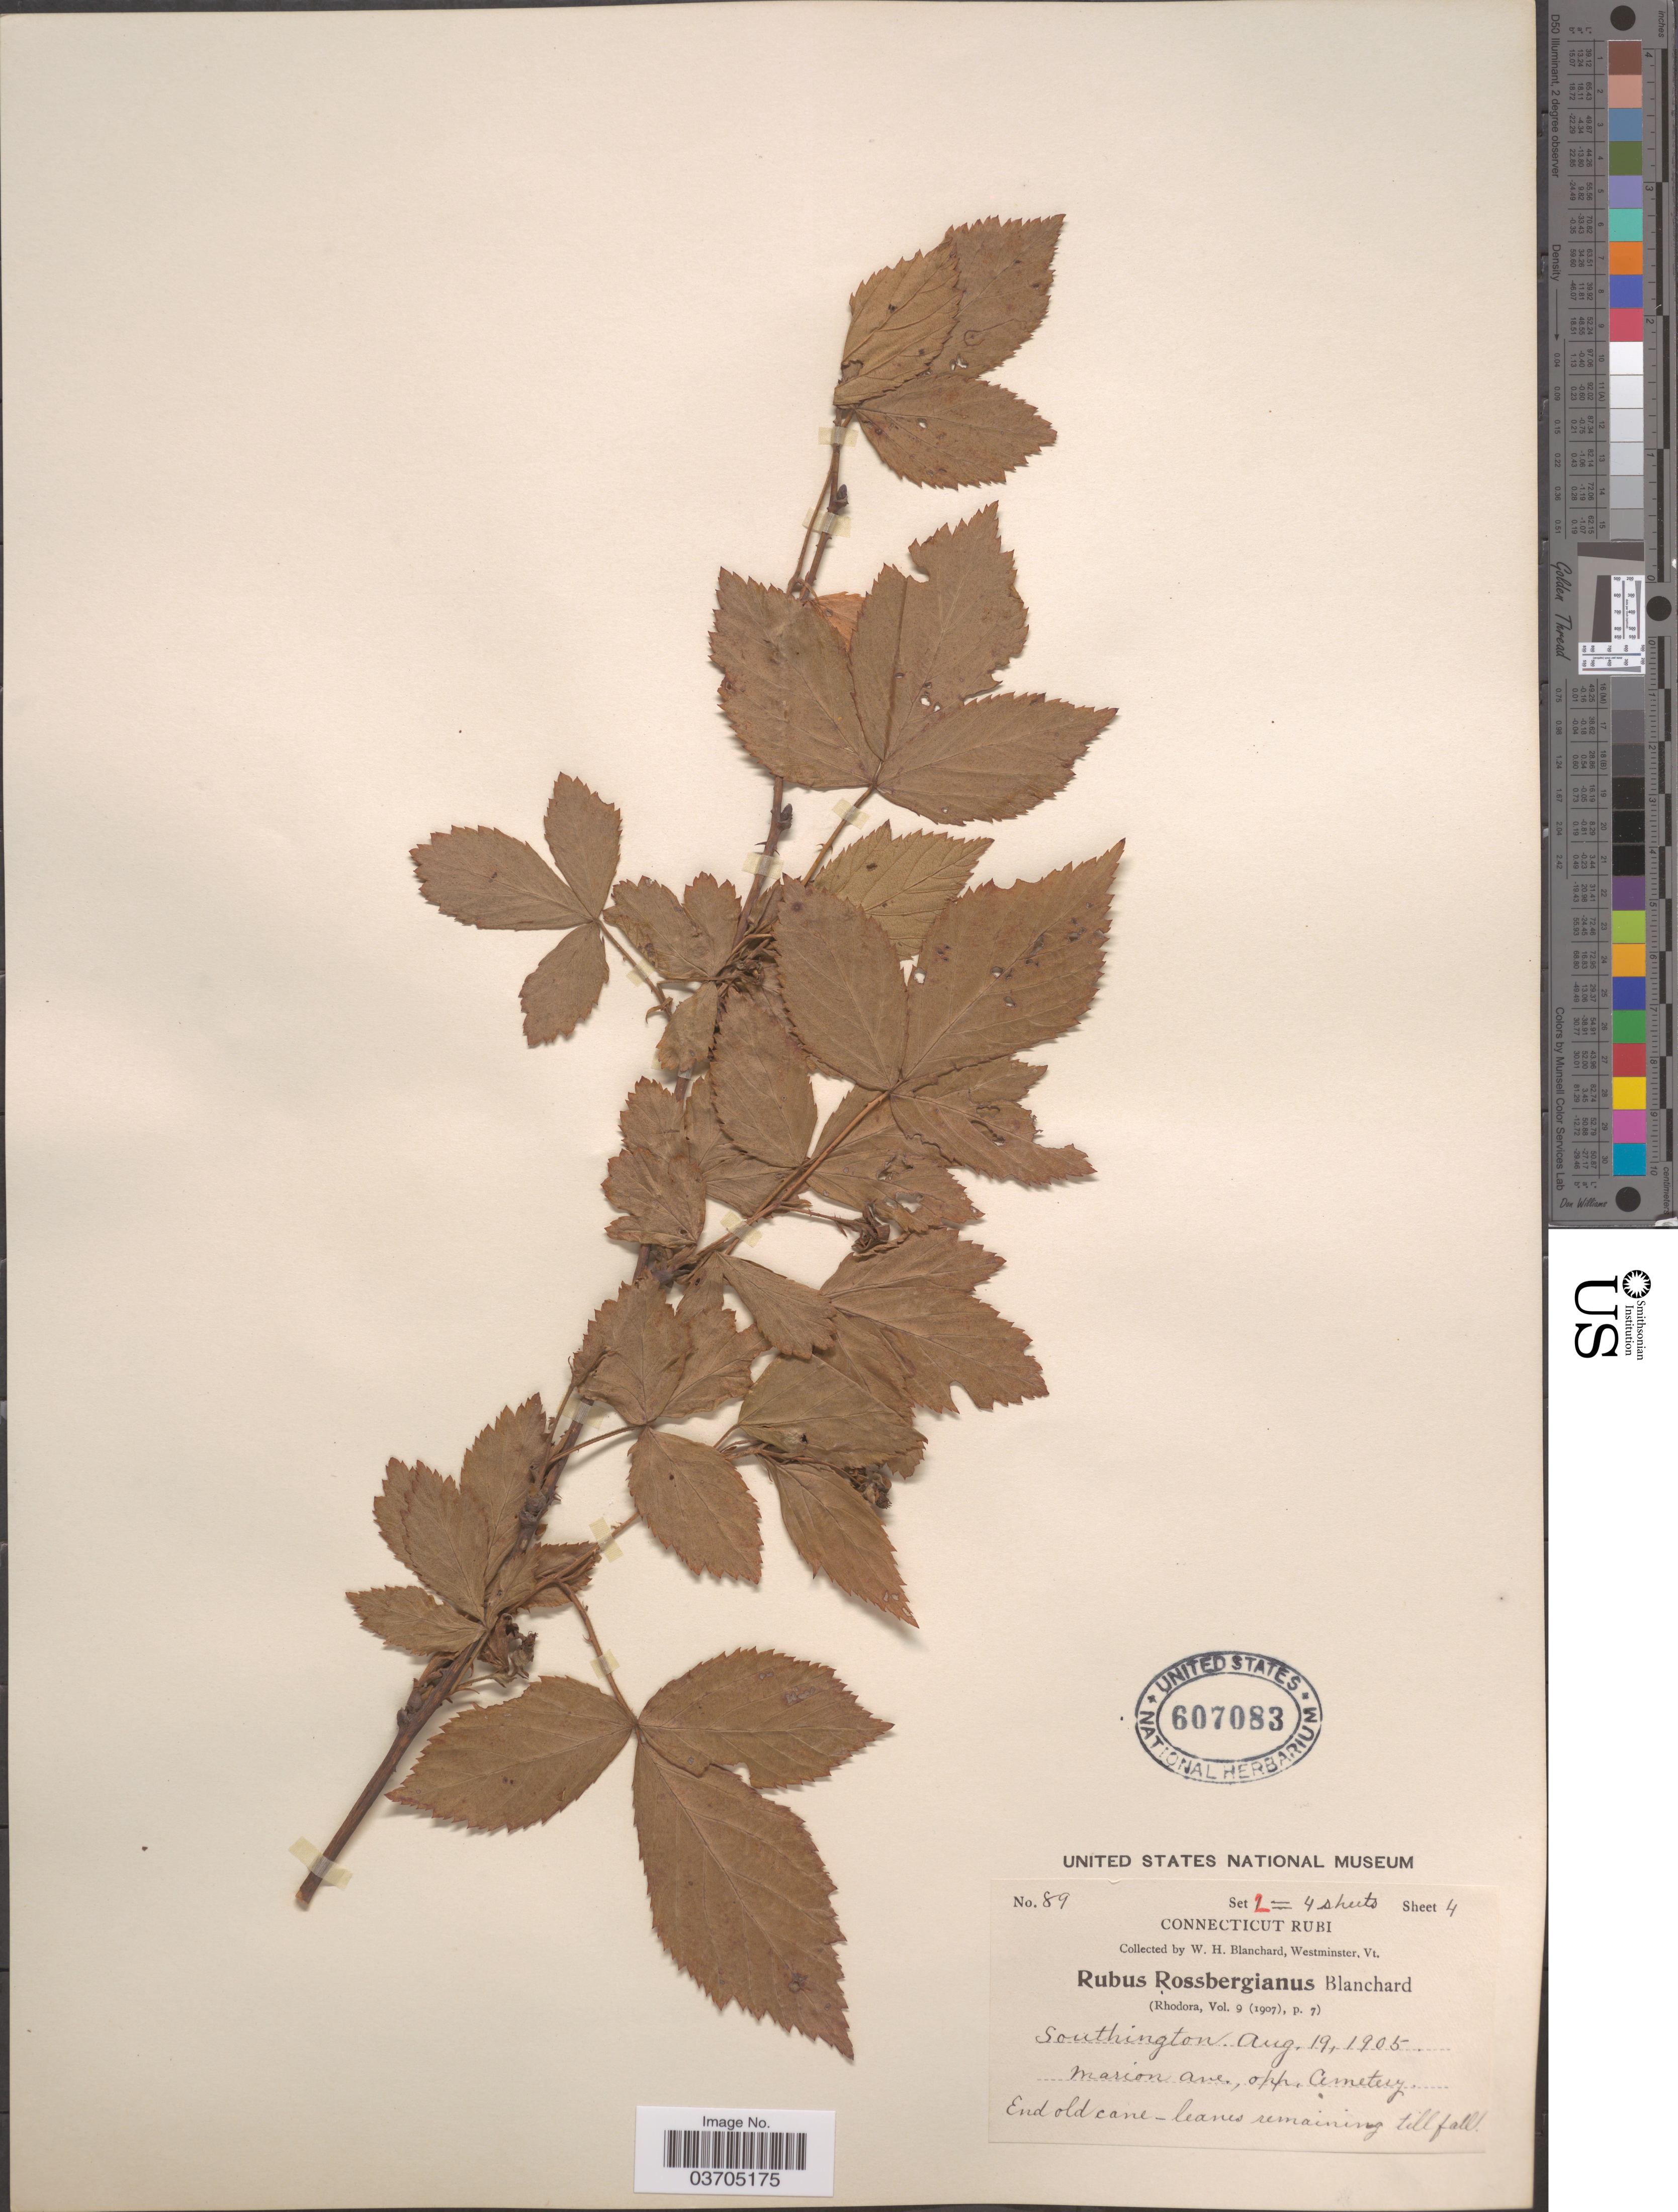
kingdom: Plantae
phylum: Tracheophyta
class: Magnoliopsida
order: Rosales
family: Rosaceae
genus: Rubus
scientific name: Rubus frondosus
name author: Bigelow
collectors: W. H. Blanchard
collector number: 89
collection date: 1905-08-19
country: United States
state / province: Connecticut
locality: Southington. Marion Ave., opp. Cemetry.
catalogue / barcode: US 607083